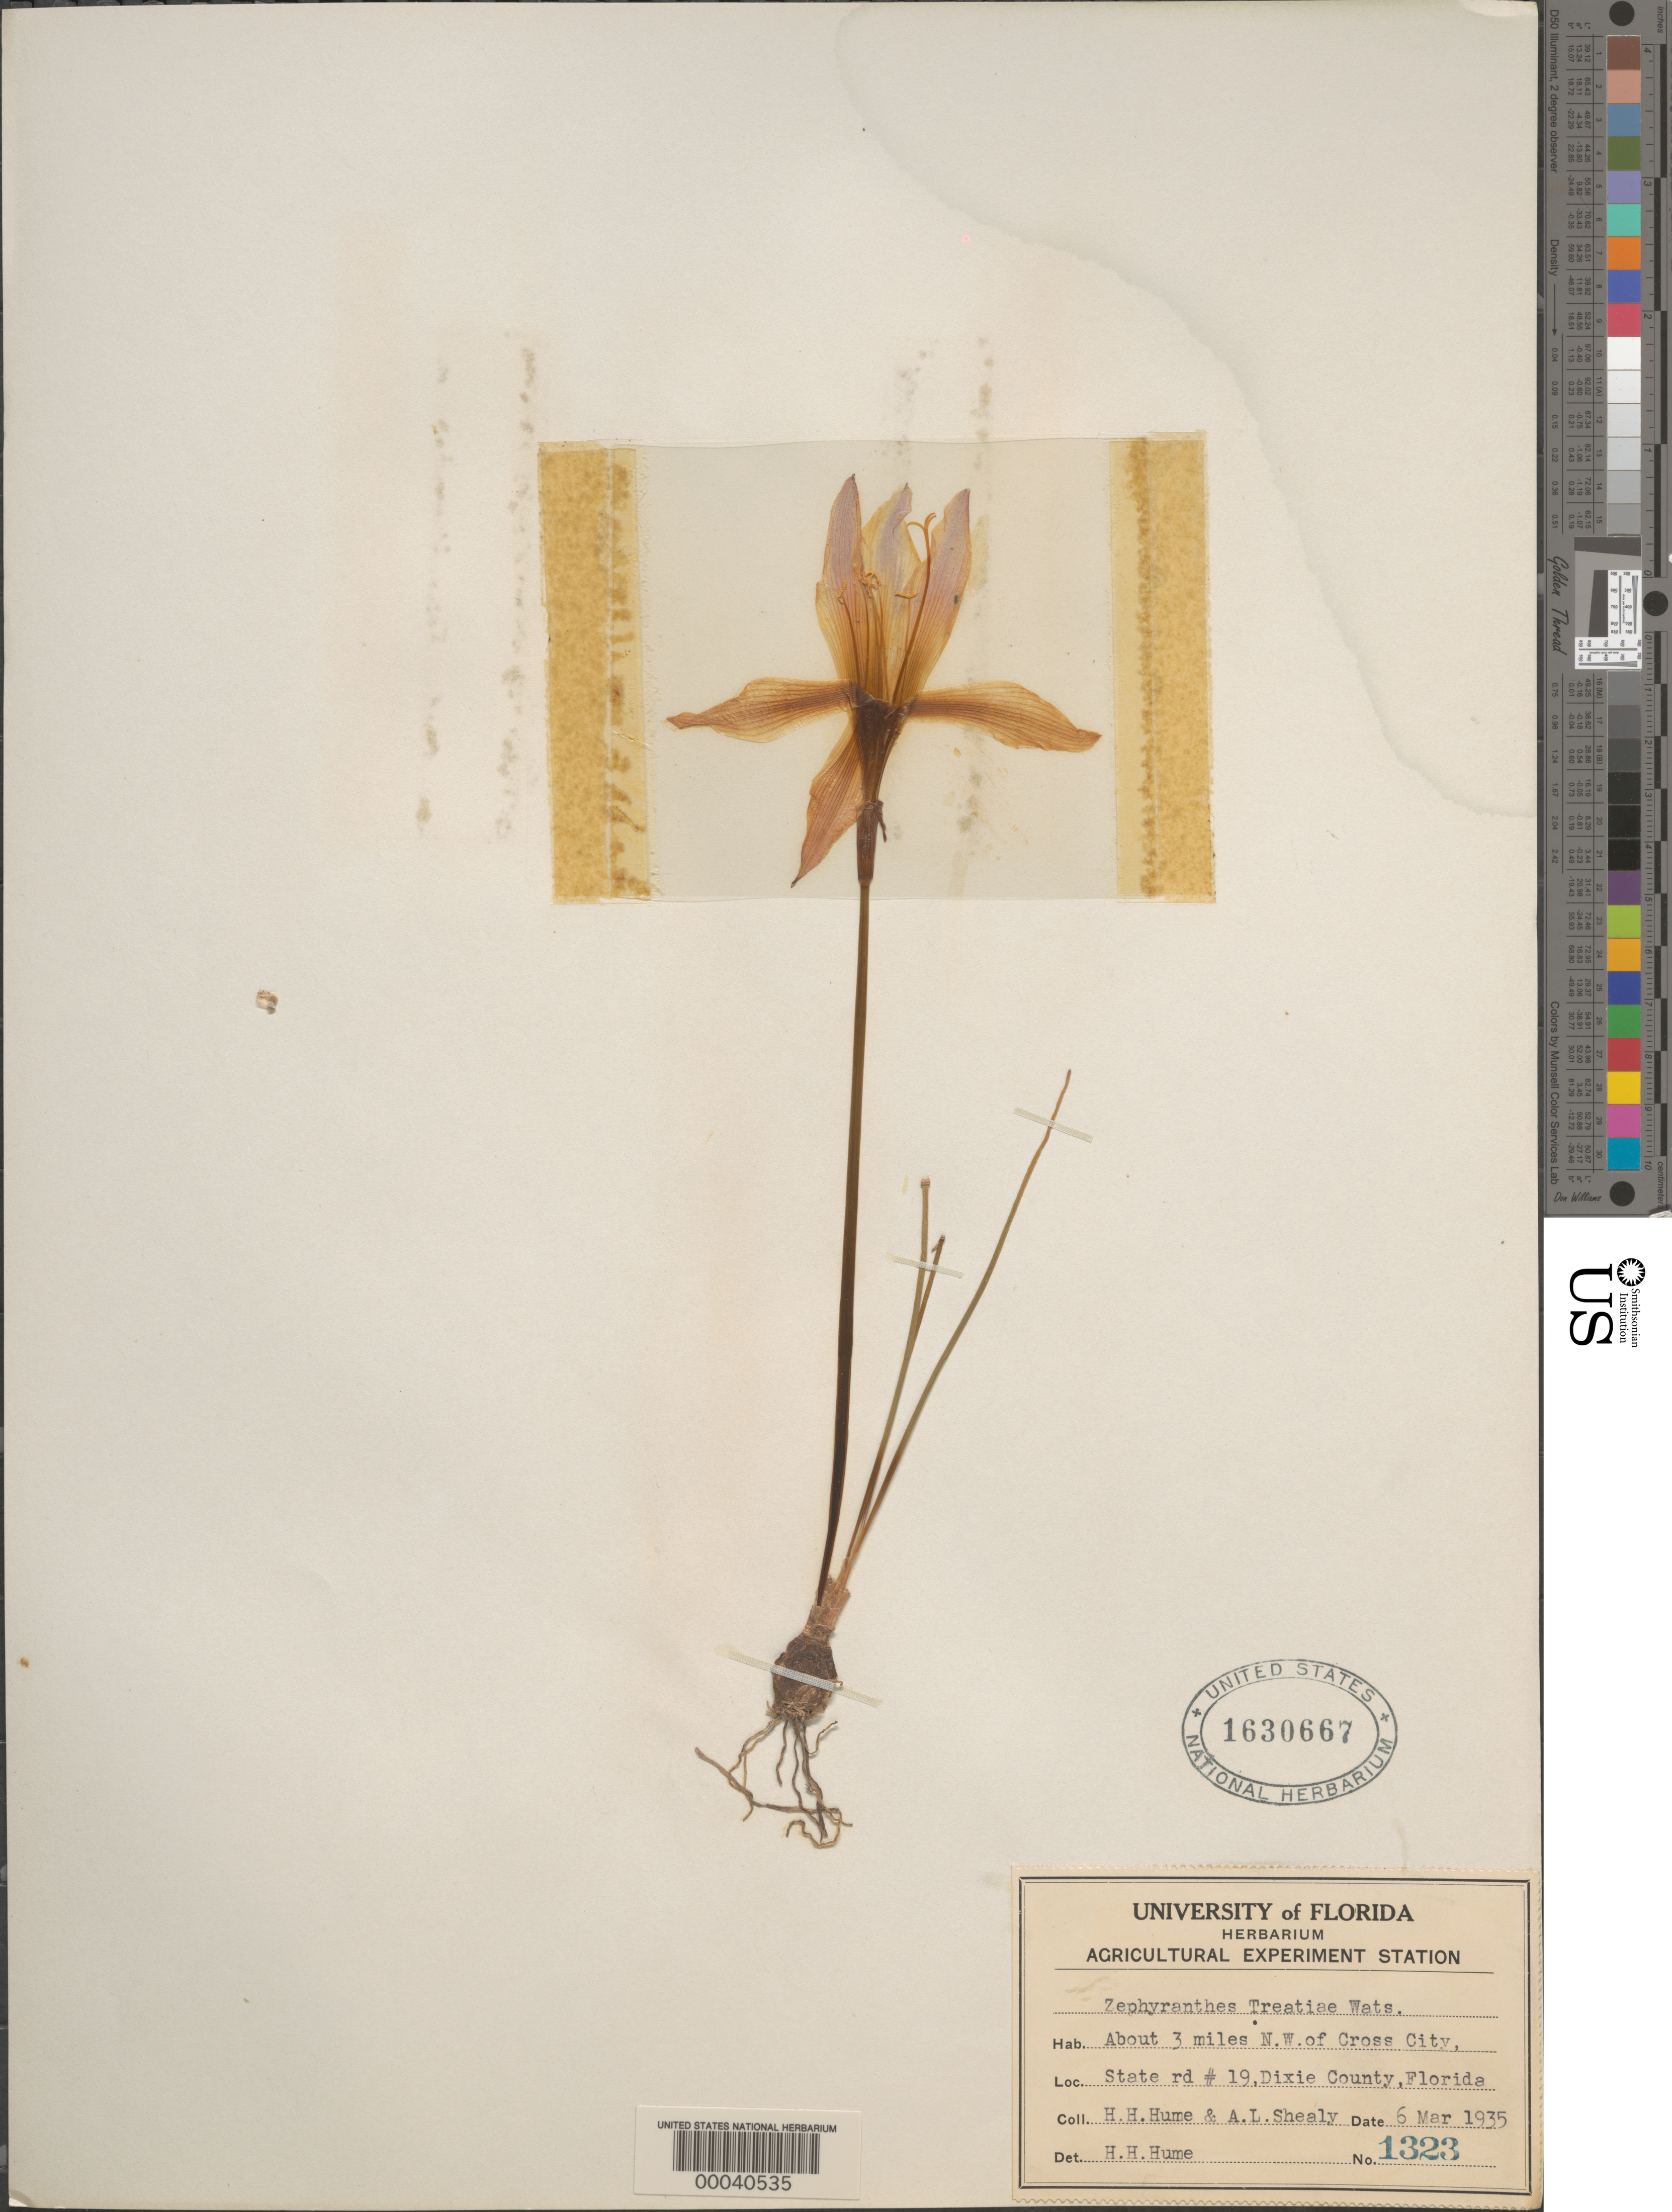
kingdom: Plantae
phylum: Tracheophyta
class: Liliopsida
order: Asparagales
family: Amaryllidaceae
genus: Zephyranthes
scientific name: Zephyranthes treatiae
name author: S. Watson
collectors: H. Hume & A. Shealy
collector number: Univ Of Fl Herb 1323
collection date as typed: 06 Mar 1935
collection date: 1935-03-06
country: United States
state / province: Florida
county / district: Dixie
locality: About 3 mi. nw of cross city, state rd. 19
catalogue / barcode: US 1630667